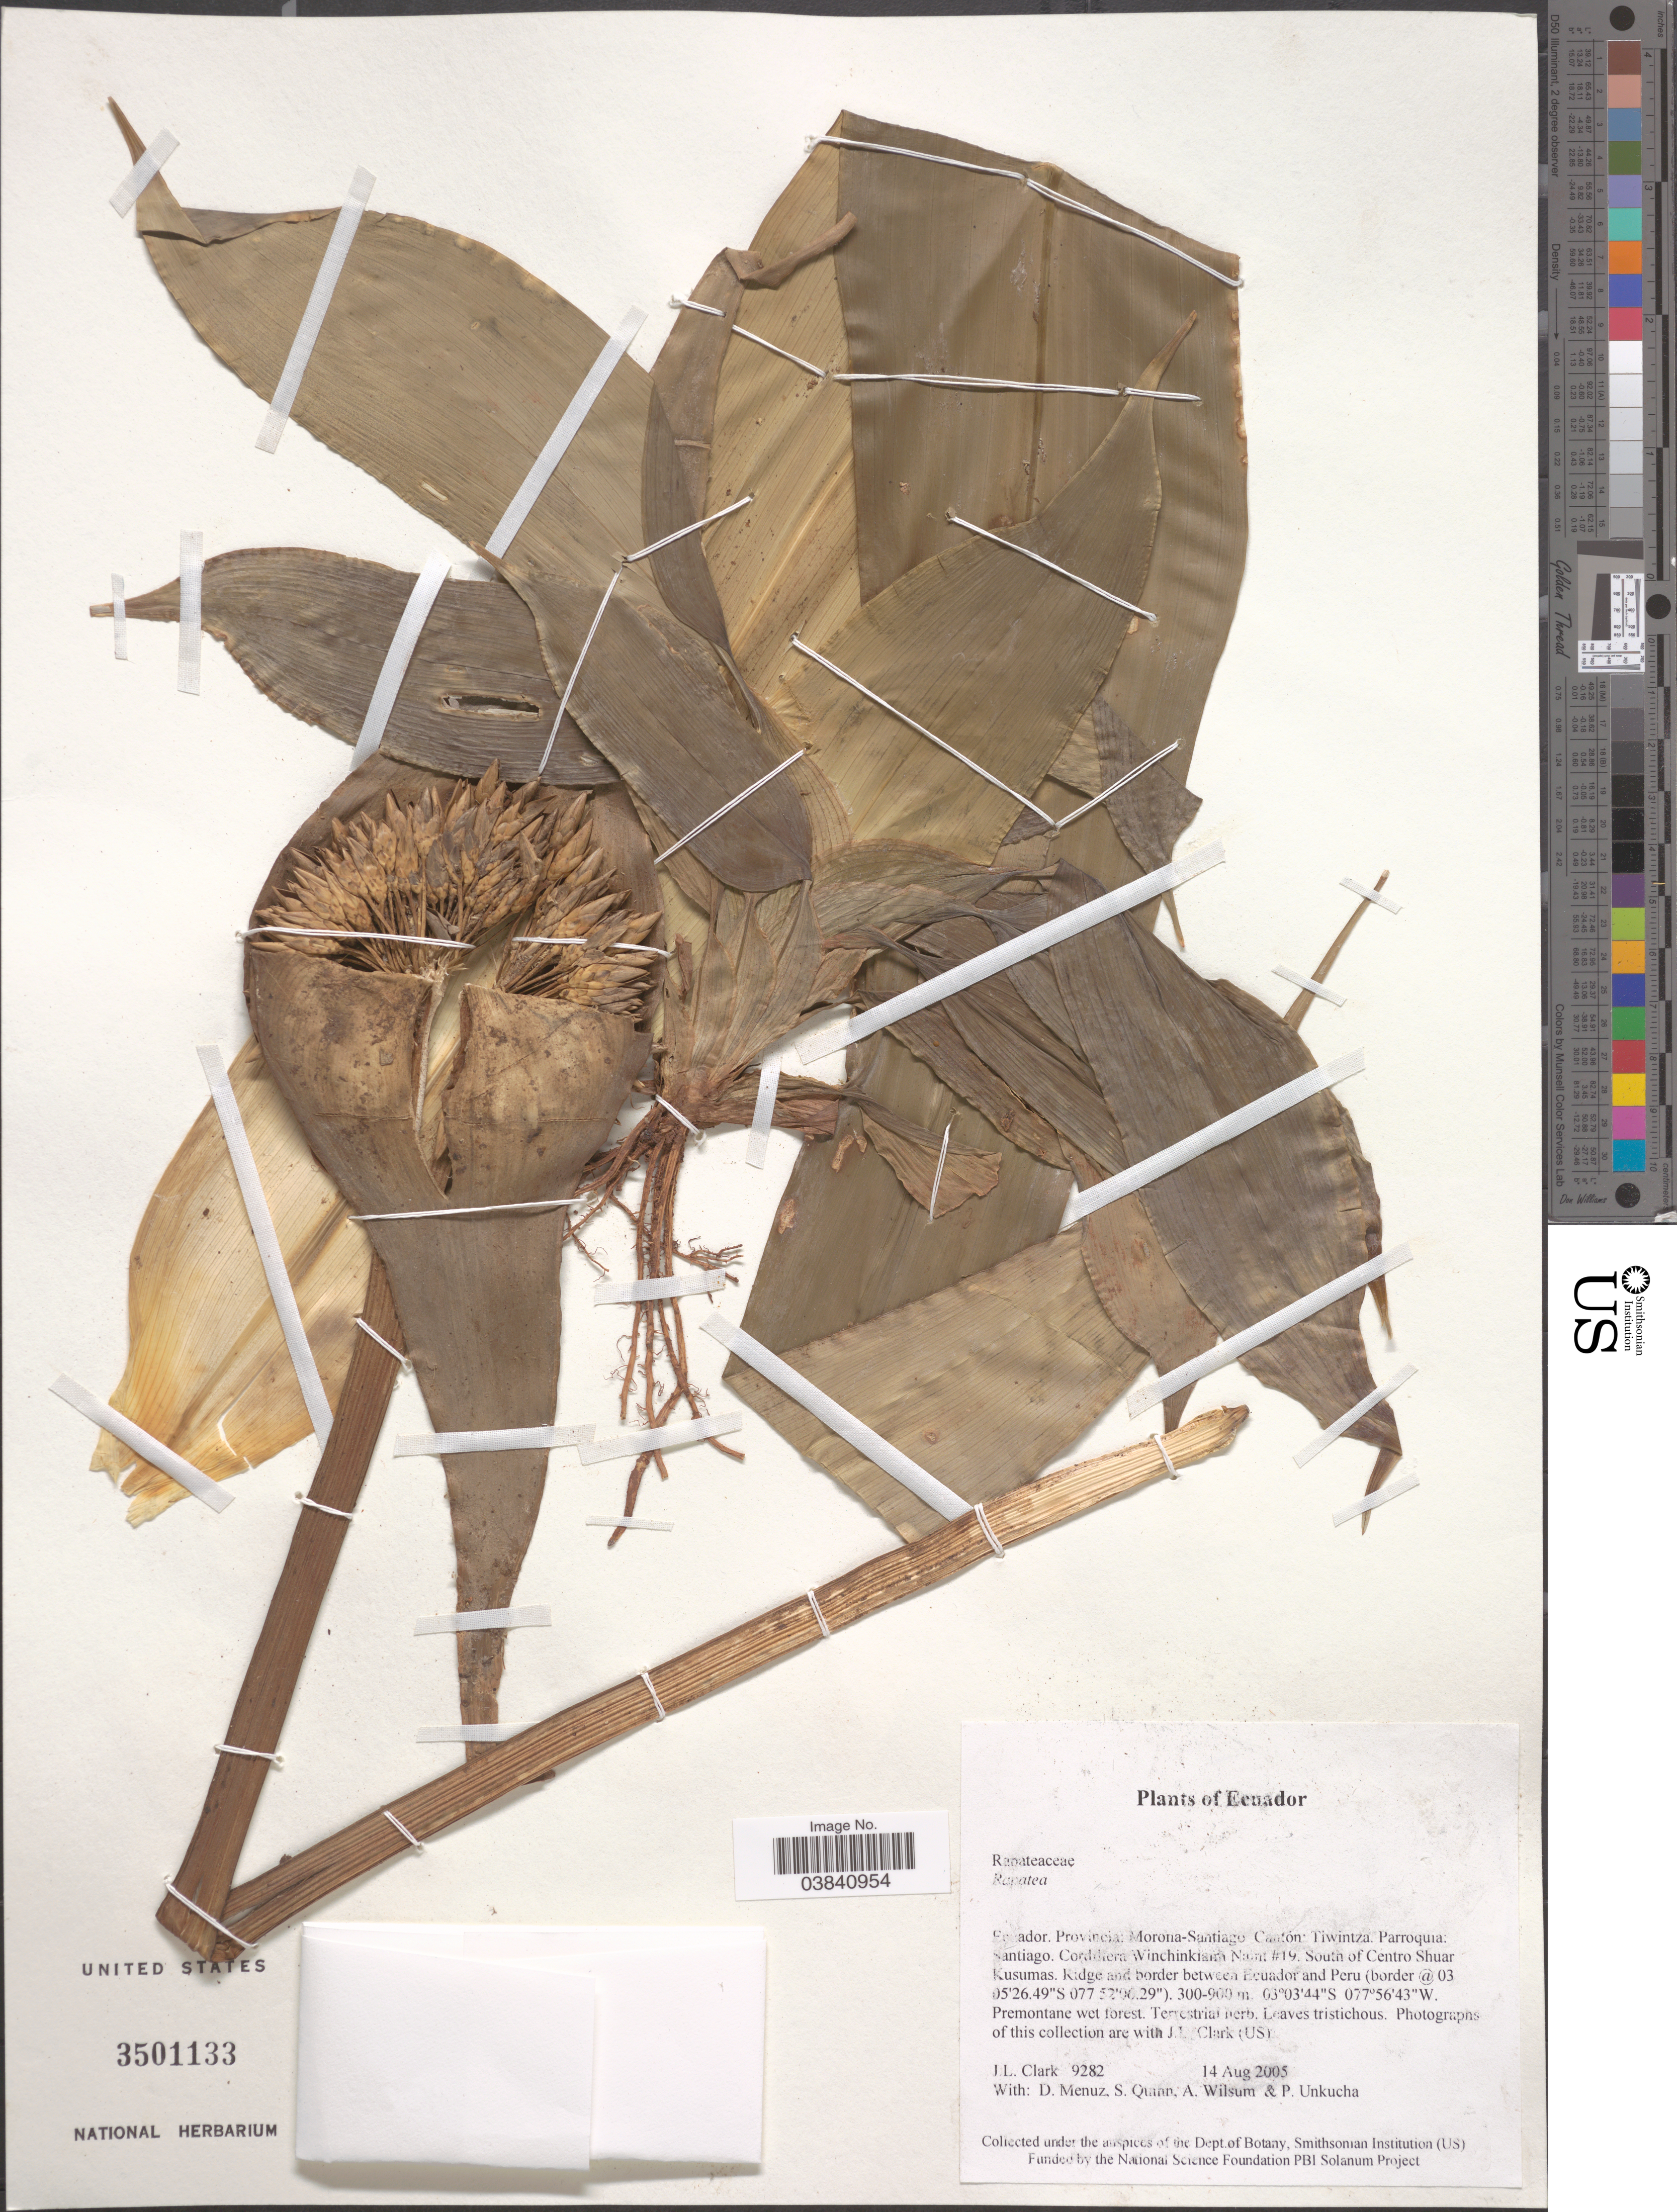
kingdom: Plantae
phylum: Tracheophyta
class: Liliopsida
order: Poales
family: Rapateaceae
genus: Rapatea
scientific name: Rapatea sp.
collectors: J. L. Clark, D. Menuz, S. Quinn, A. Wilsum & P. Unkucha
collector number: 9282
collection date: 2005-08-14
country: Ecuador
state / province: Morona-Santiago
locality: Cantón: Tiwintza. Parroquia: Santiago. Cordillera Winchinkiam Naint #19. South of Centro Shuar Kusumas. Ridge and border between Ecuador and Peru.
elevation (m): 300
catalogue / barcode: US 3501133